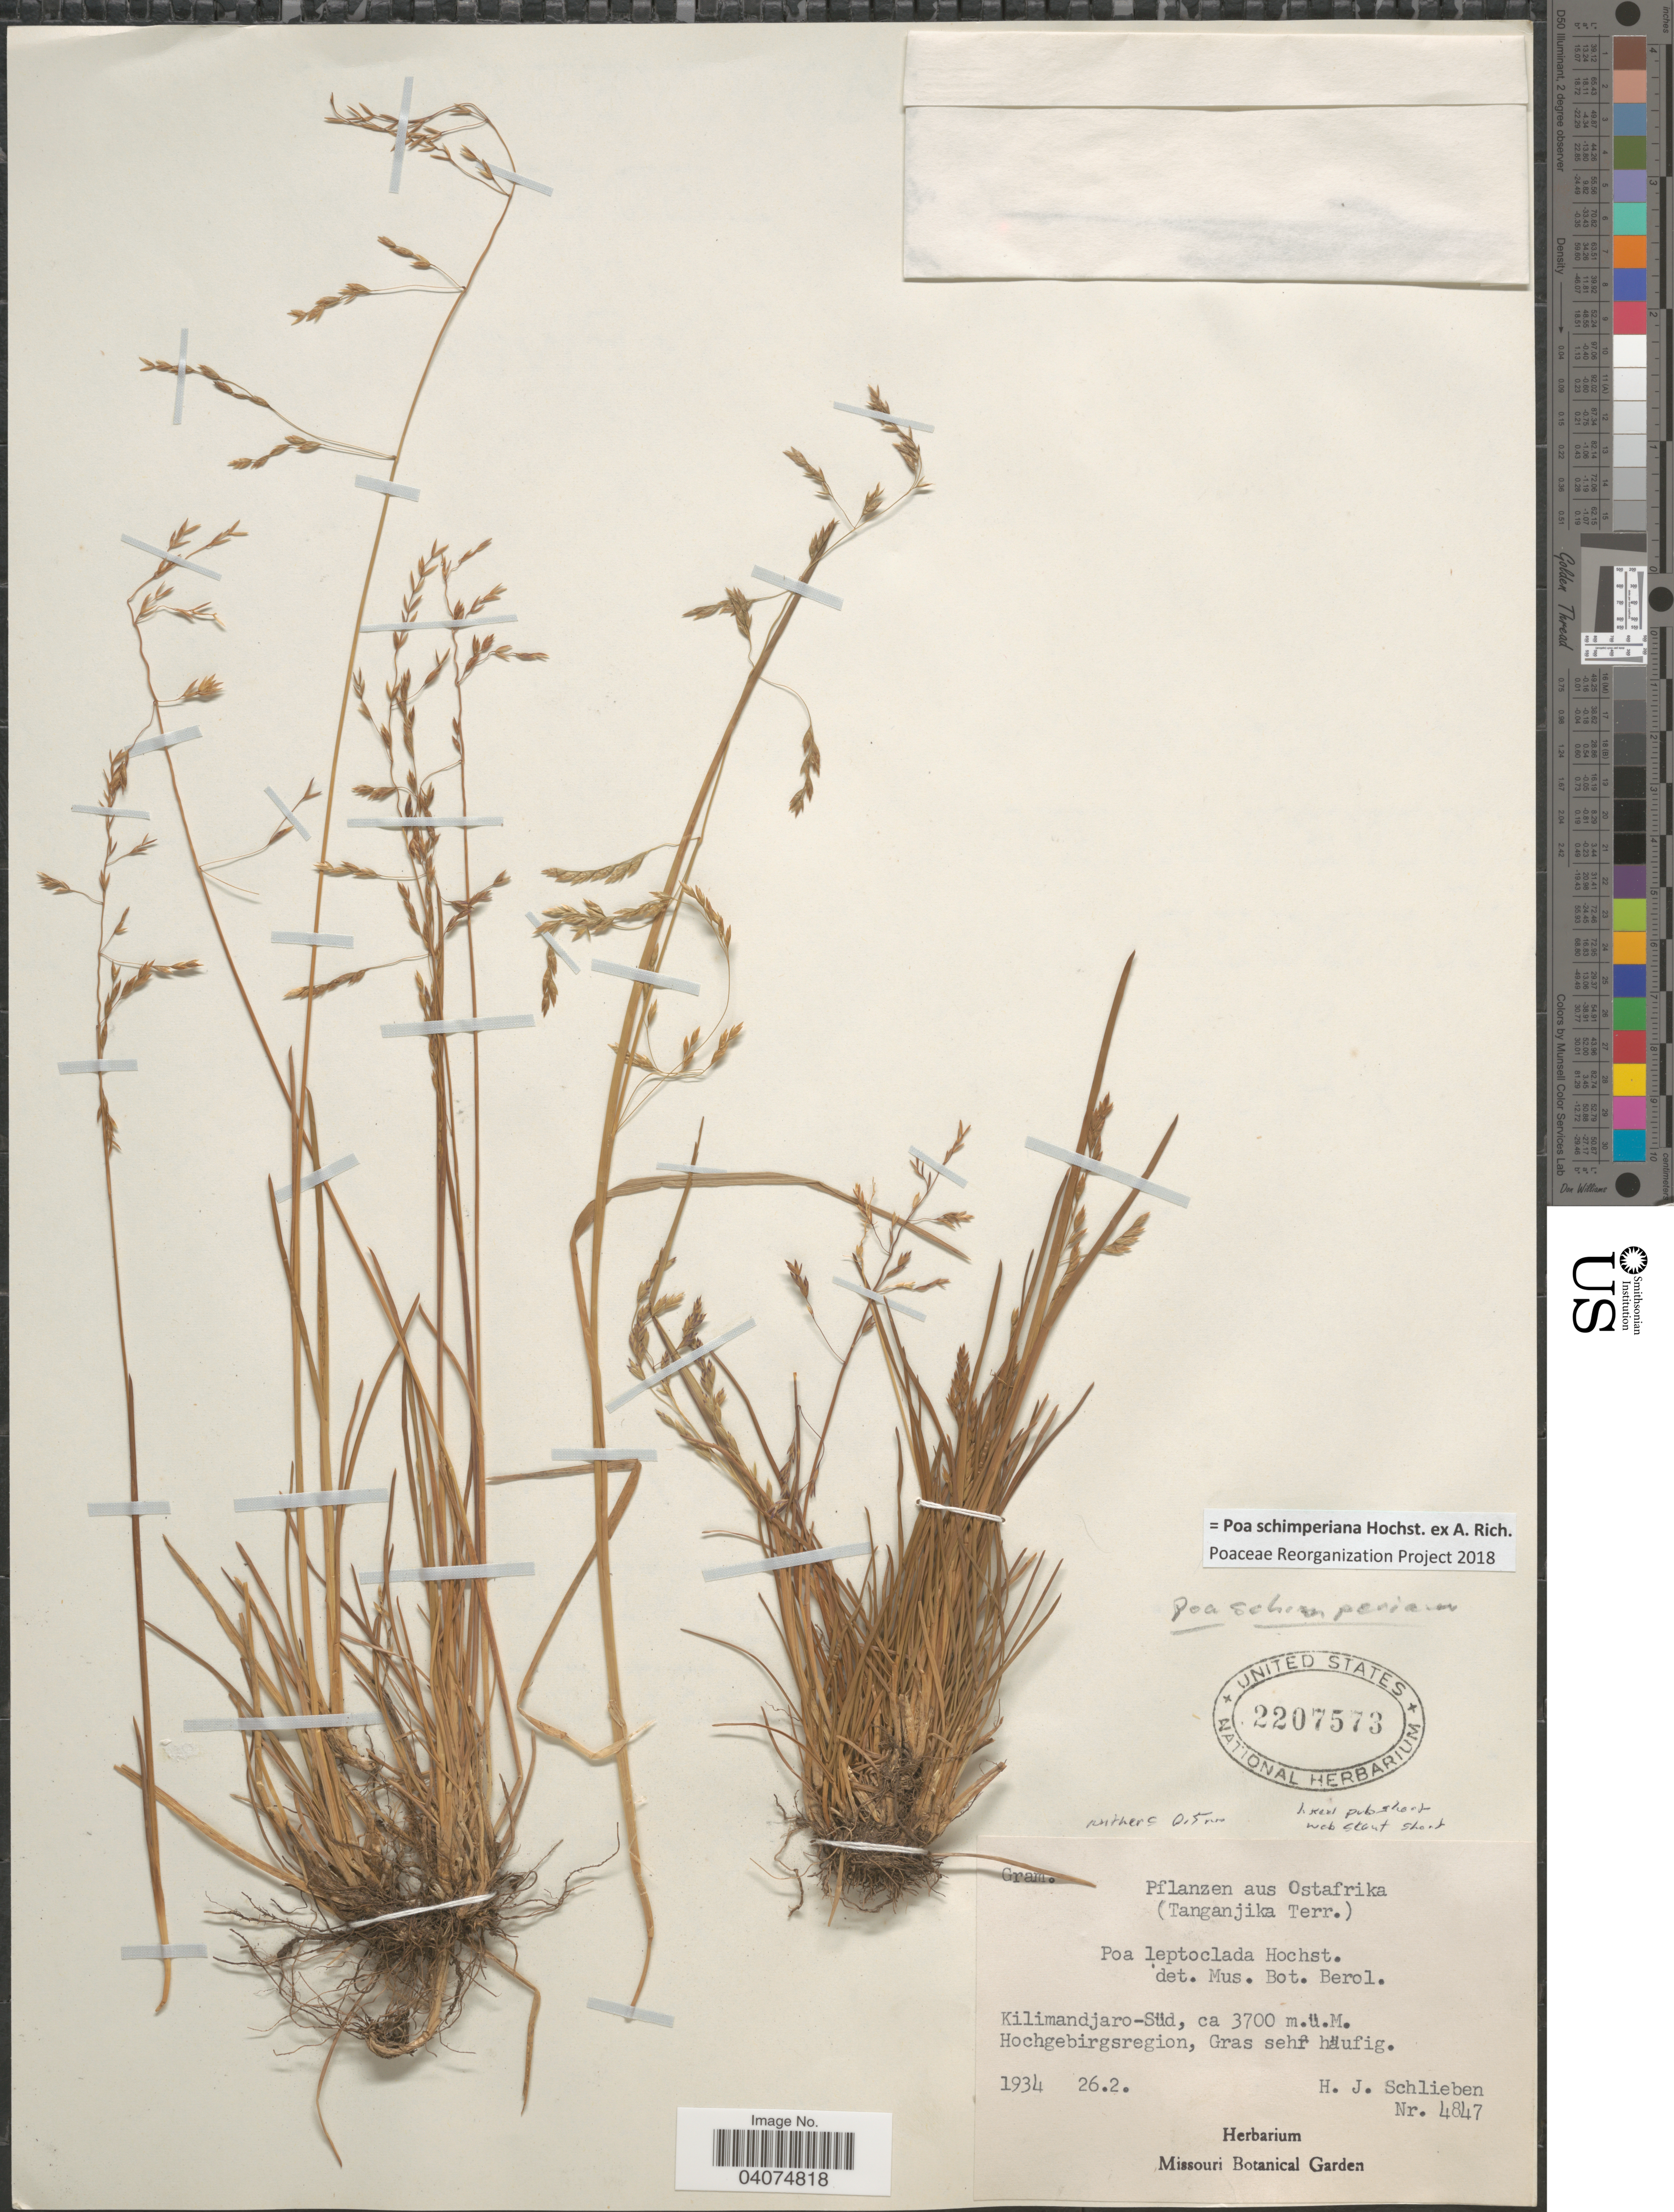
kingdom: Plantae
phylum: Tracheophyta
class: Liliopsida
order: Poales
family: Poaceae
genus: Poa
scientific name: Poa muhavurensis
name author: C.E. Hubb.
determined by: Soreng, Robert J., Research Associate (BOT), Smithsonian Institution - National Museum of Natural History (UNITED STATES)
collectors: H. J. Schlieben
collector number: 4847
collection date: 1934-02-26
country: Tanzania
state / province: Kilimanjaro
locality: Ostafrika. (Tanganjika Terr.). Kilimandjaro-Süd.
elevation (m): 3700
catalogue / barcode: US 2207573